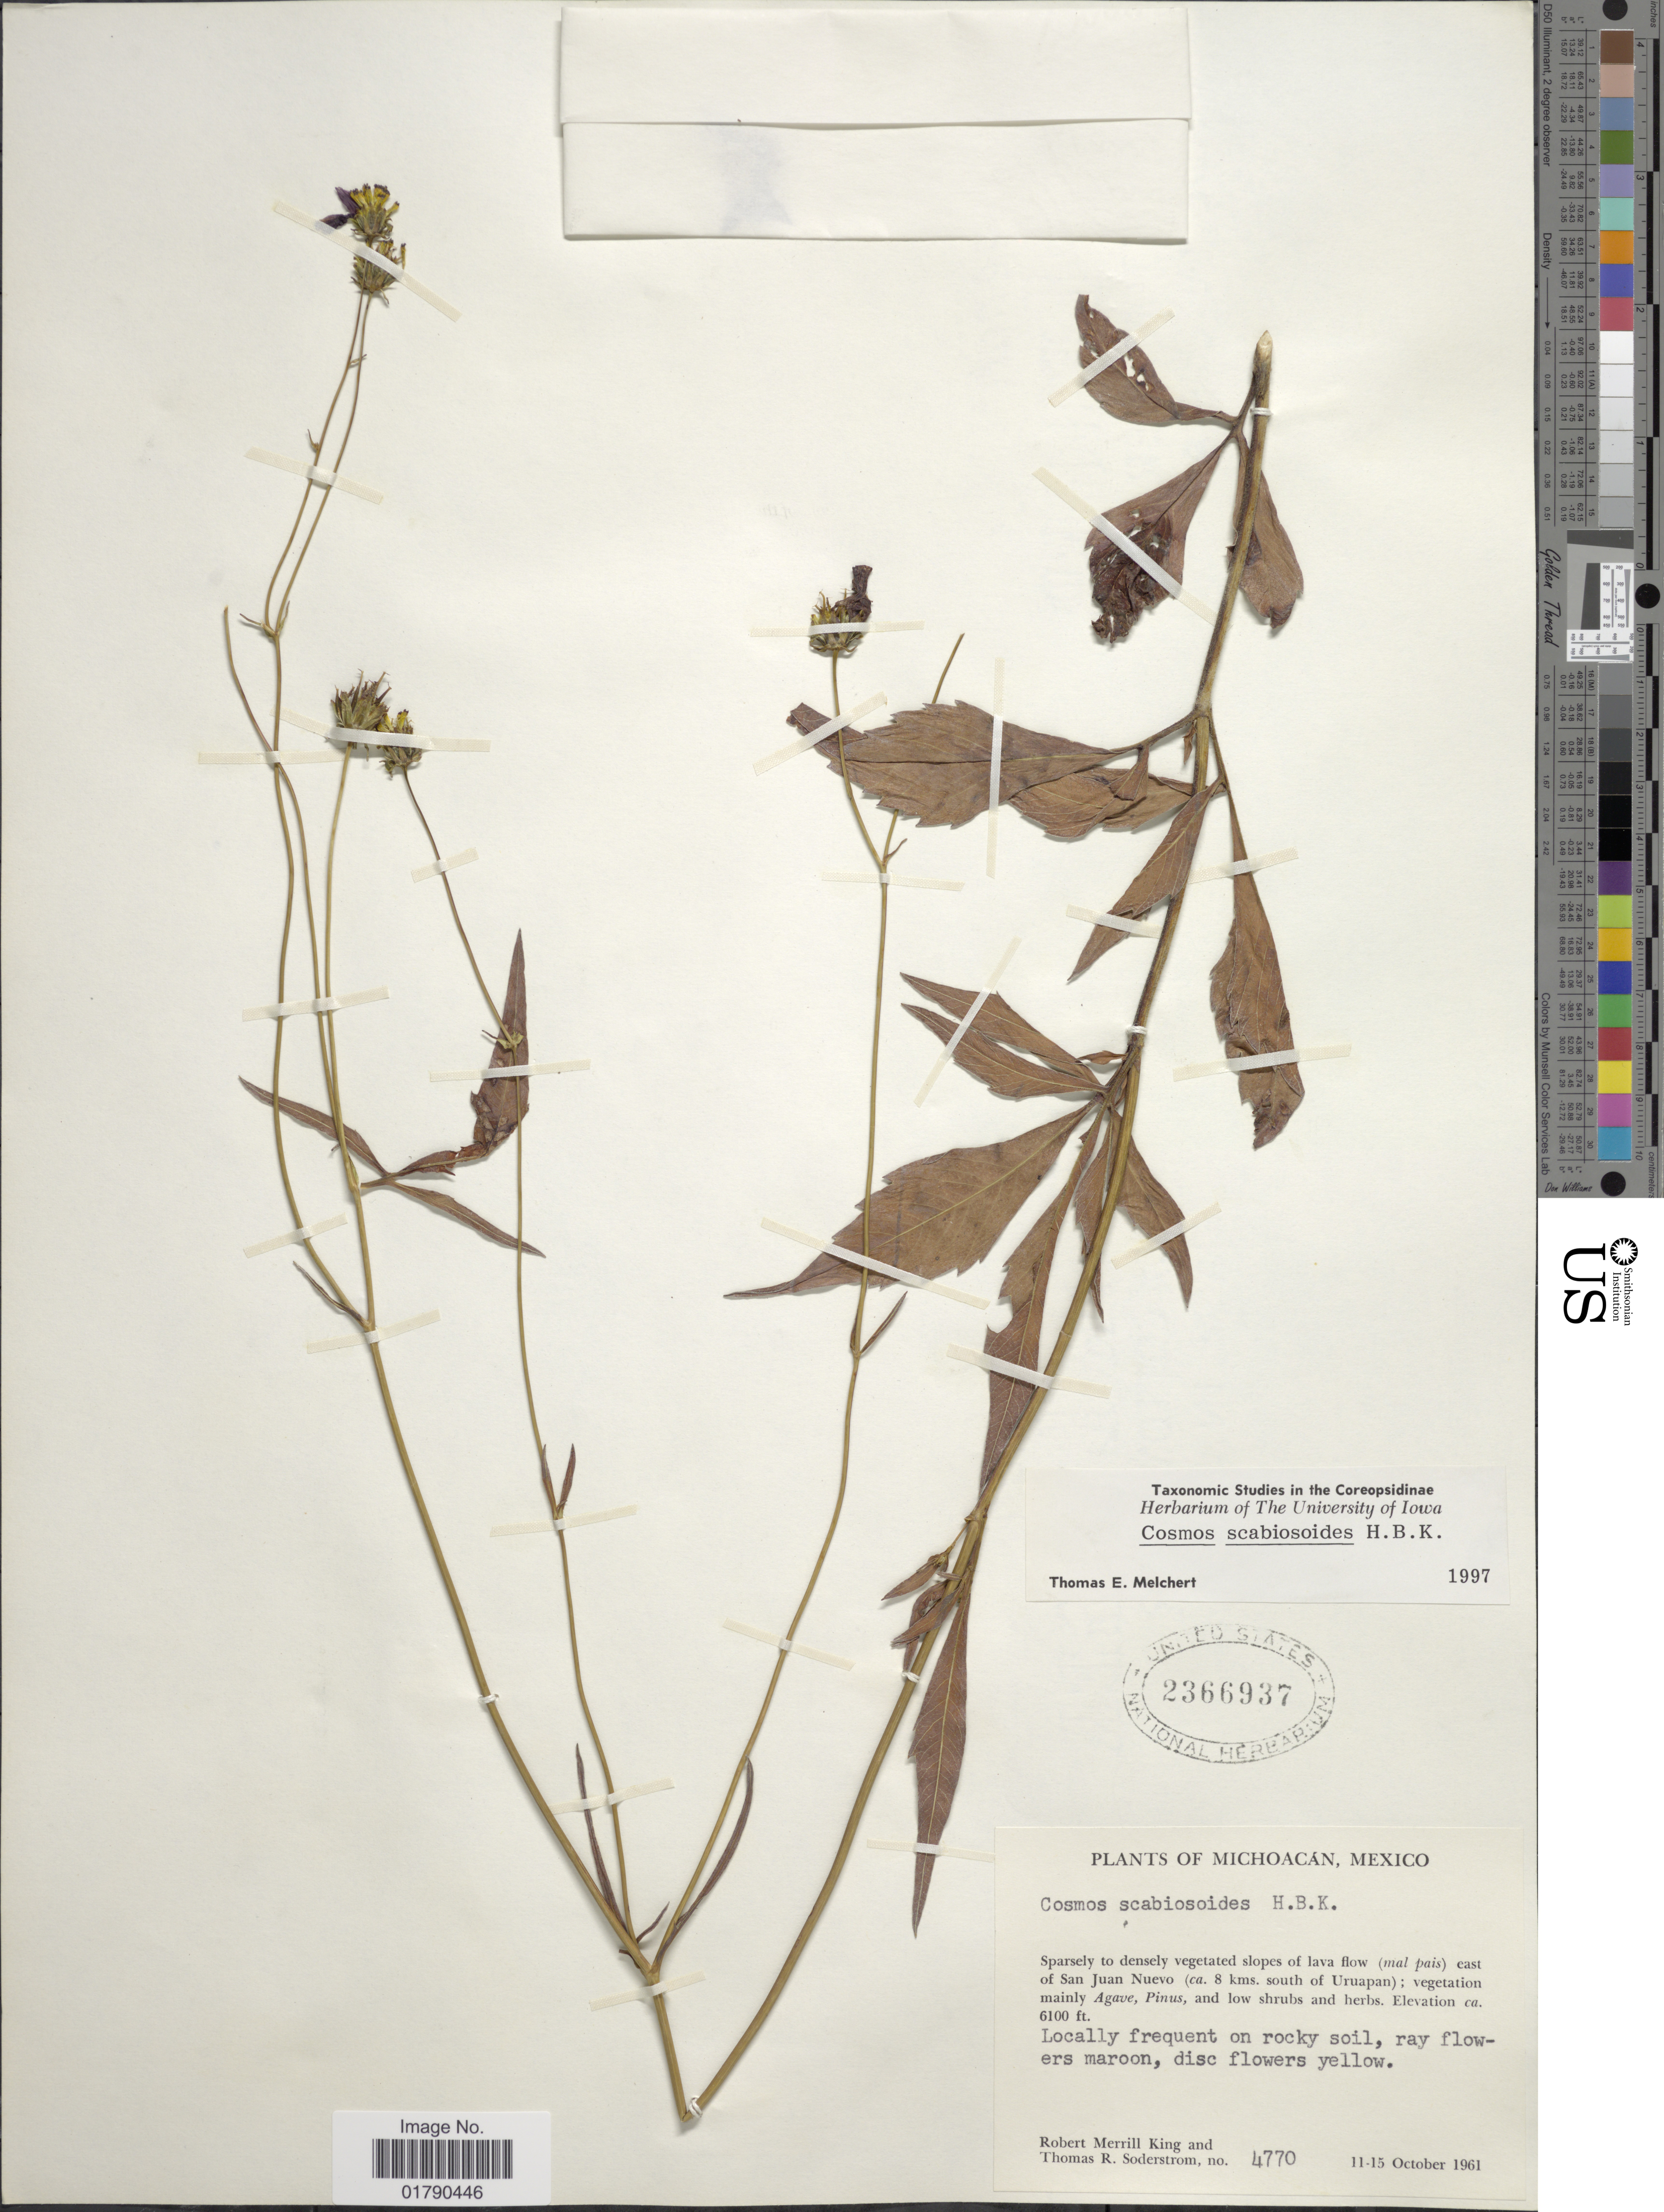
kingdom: Plantae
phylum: Tracheophyta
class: Magnoliopsida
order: Asterales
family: Asteraceae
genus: Cosmos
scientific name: Cosmos scabiosoides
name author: Kunth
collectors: R. M. King & T. R. Soderstrom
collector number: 4770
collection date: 1961-10-11/1961-10-15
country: Mexico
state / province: Michoacán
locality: East of San Juan Nuevo (ca 8 kms south of Uruapan)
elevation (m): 1859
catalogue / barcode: US 2366937